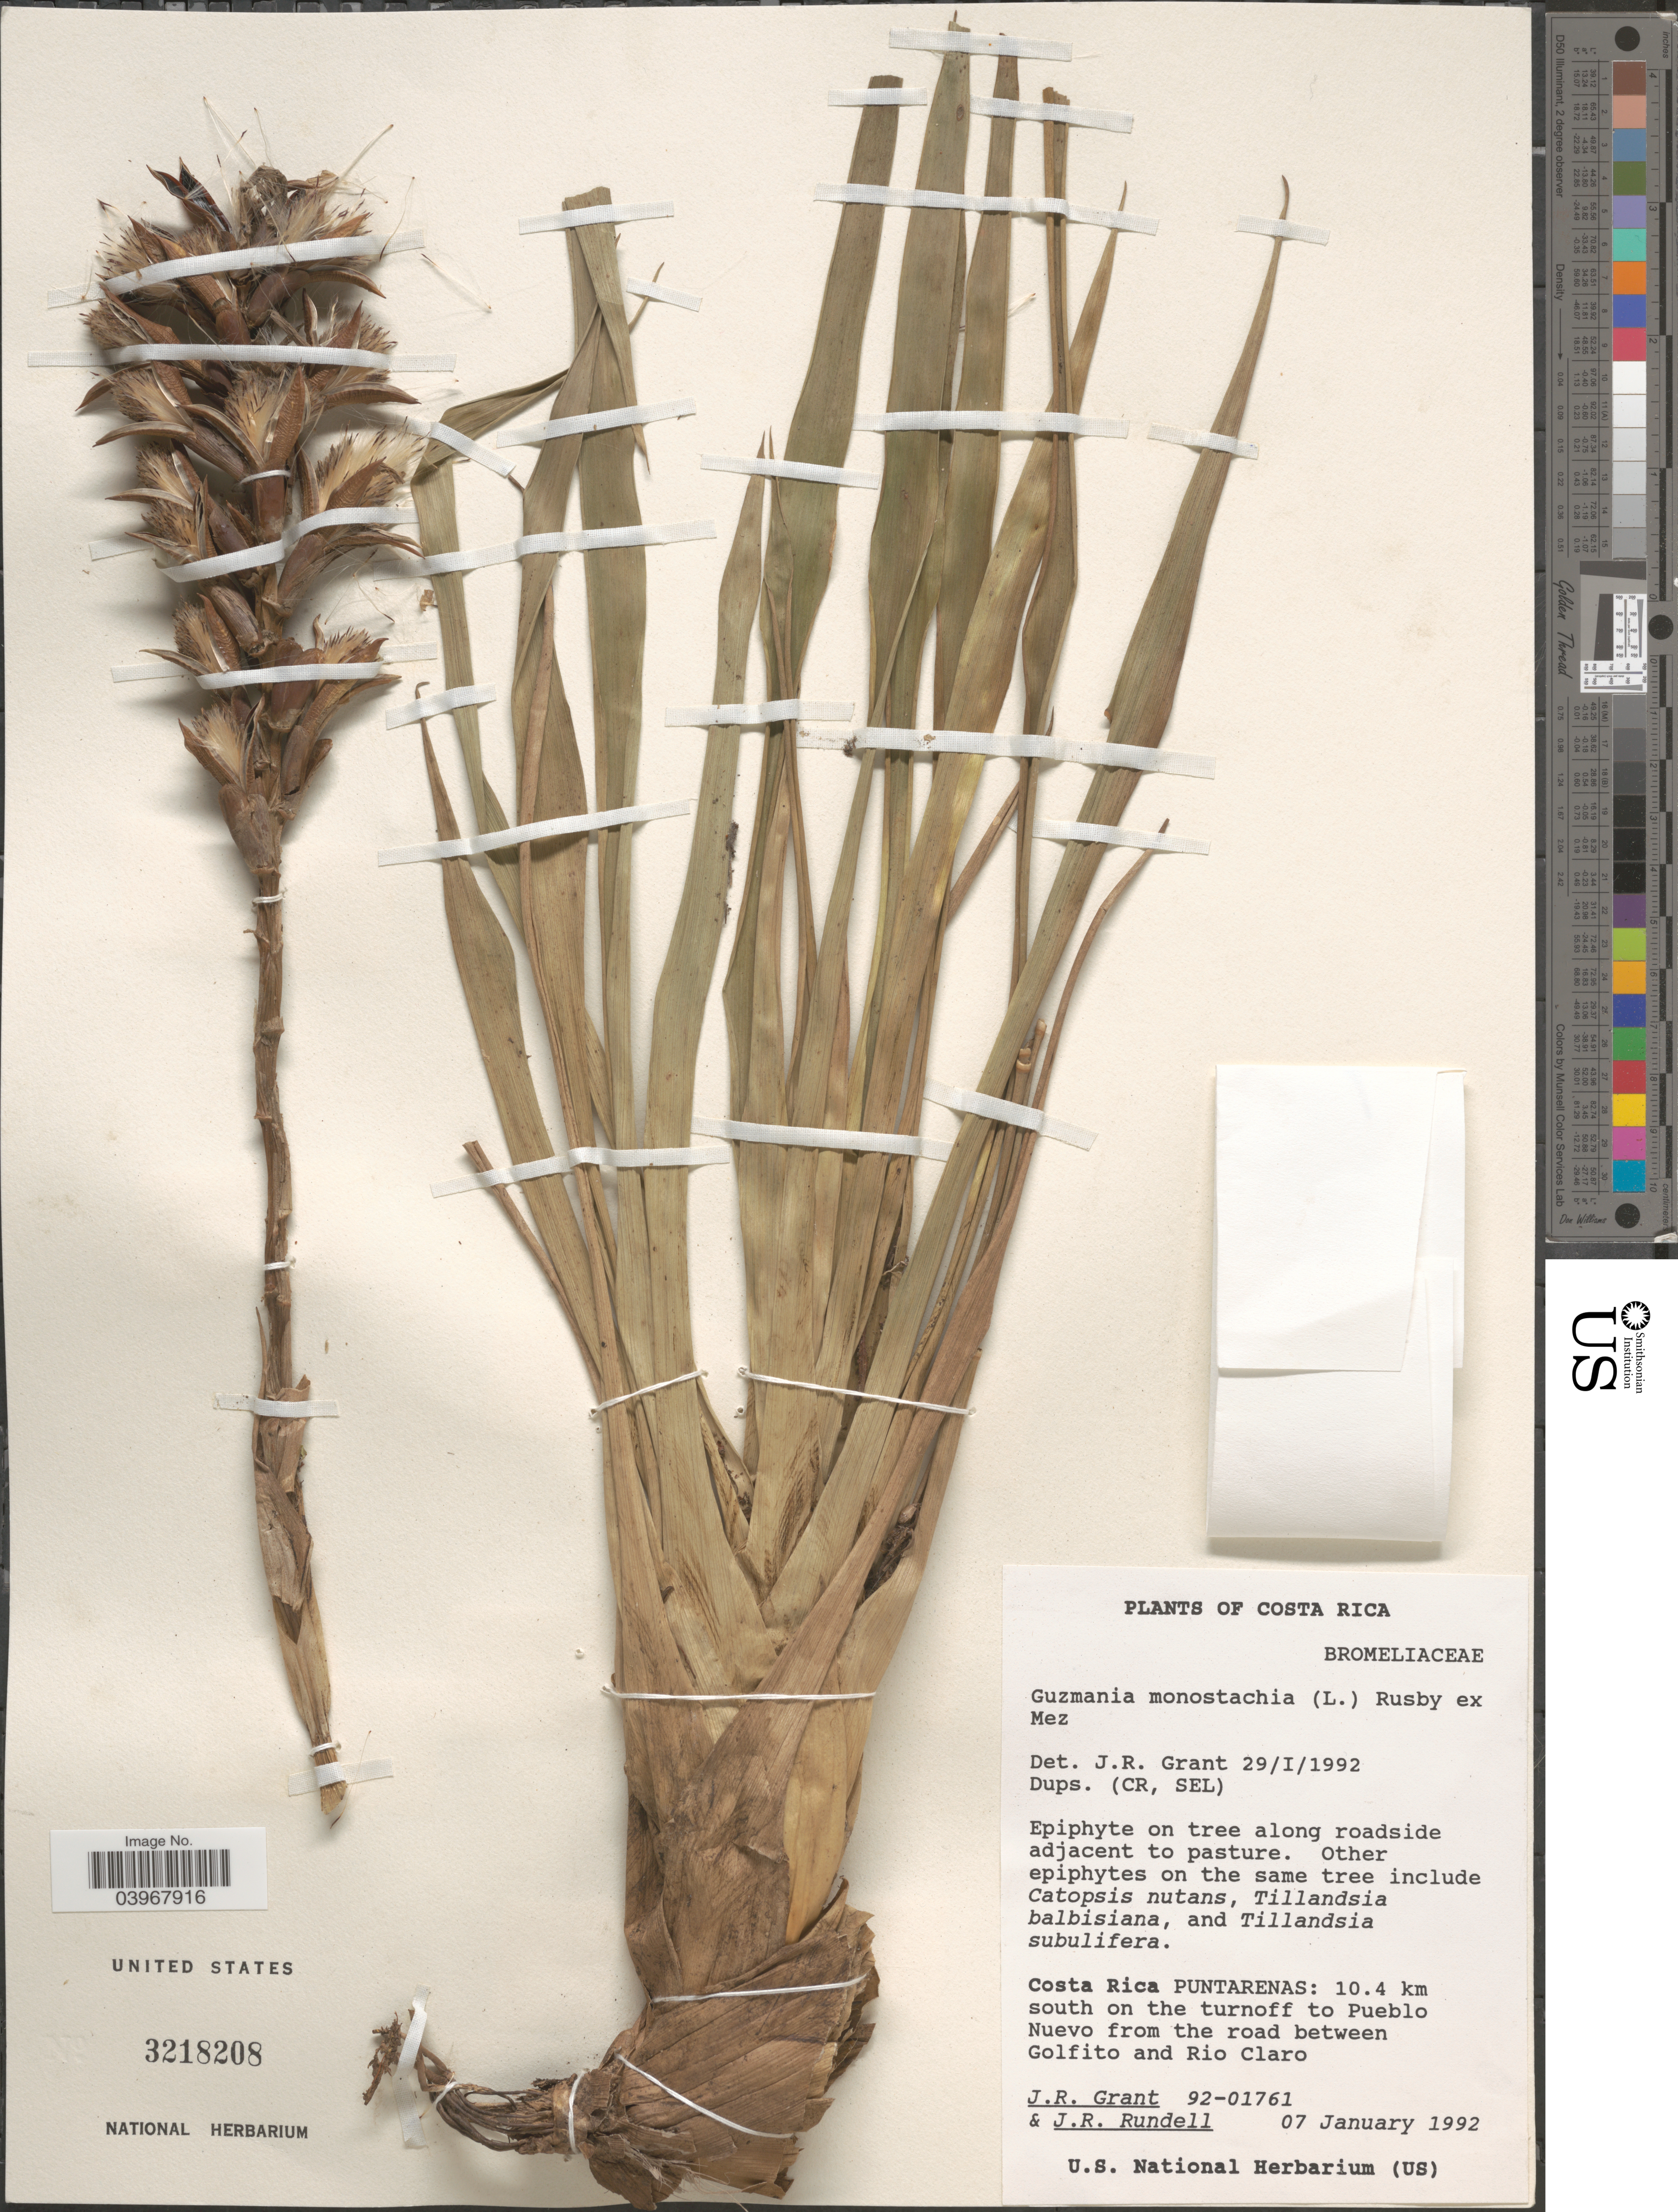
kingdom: Plantae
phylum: Tracheophyta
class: Liliopsida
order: Poales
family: Bromeliaceae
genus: Guzmania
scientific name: Guzmania monostachia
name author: (L.) Rusby ex Mez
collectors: J. Grant & J. R. Rundell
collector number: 92-01761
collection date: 1992-01-07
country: Costa Rica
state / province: Puntarenas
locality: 10.4 km south on the turnoff to Pueblo Nuevo from the road between Golfito and Rio Claro.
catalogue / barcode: US 3218208